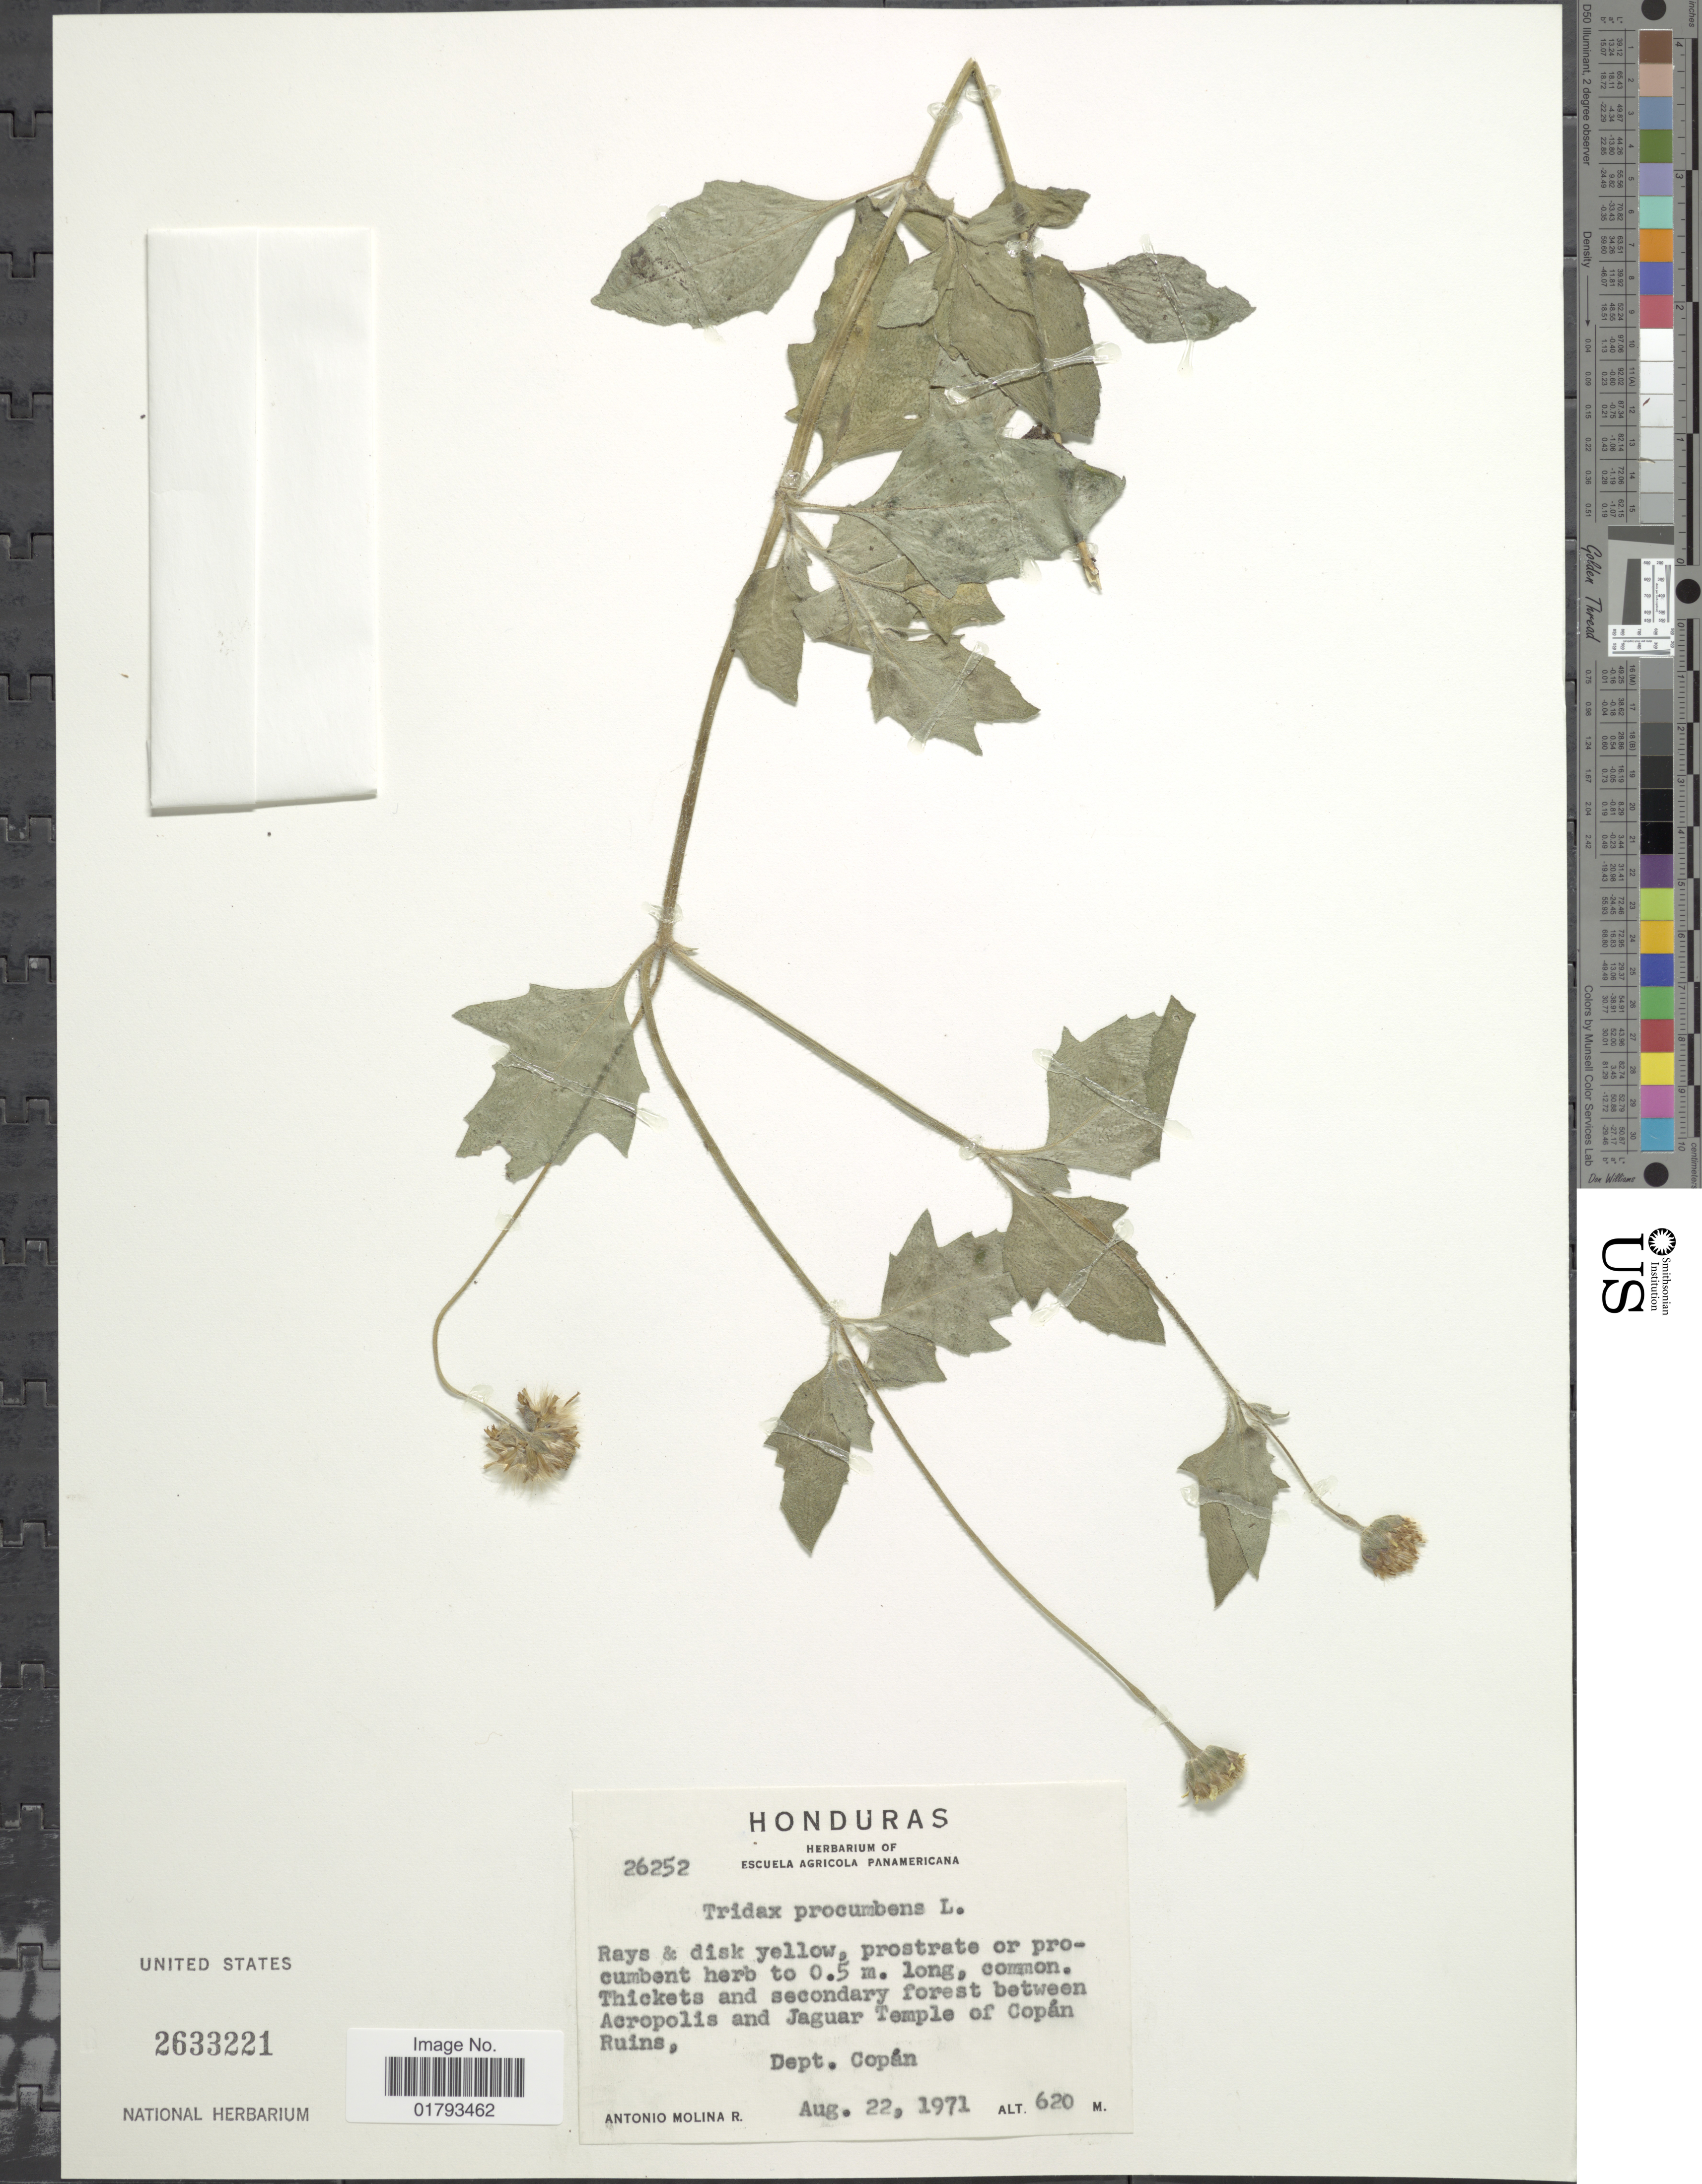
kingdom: Plantae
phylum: Tracheophyta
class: Magnoliopsida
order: Asterales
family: Asteraceae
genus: Tridax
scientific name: Tridax procumbens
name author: L.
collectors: A. Molina R.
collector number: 26252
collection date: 1971-08-22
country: Honduras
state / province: Copán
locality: Thickets and secondary forest between Acropolis and Jaguar Temple of Copan Ruins.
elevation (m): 620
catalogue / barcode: US 2633221